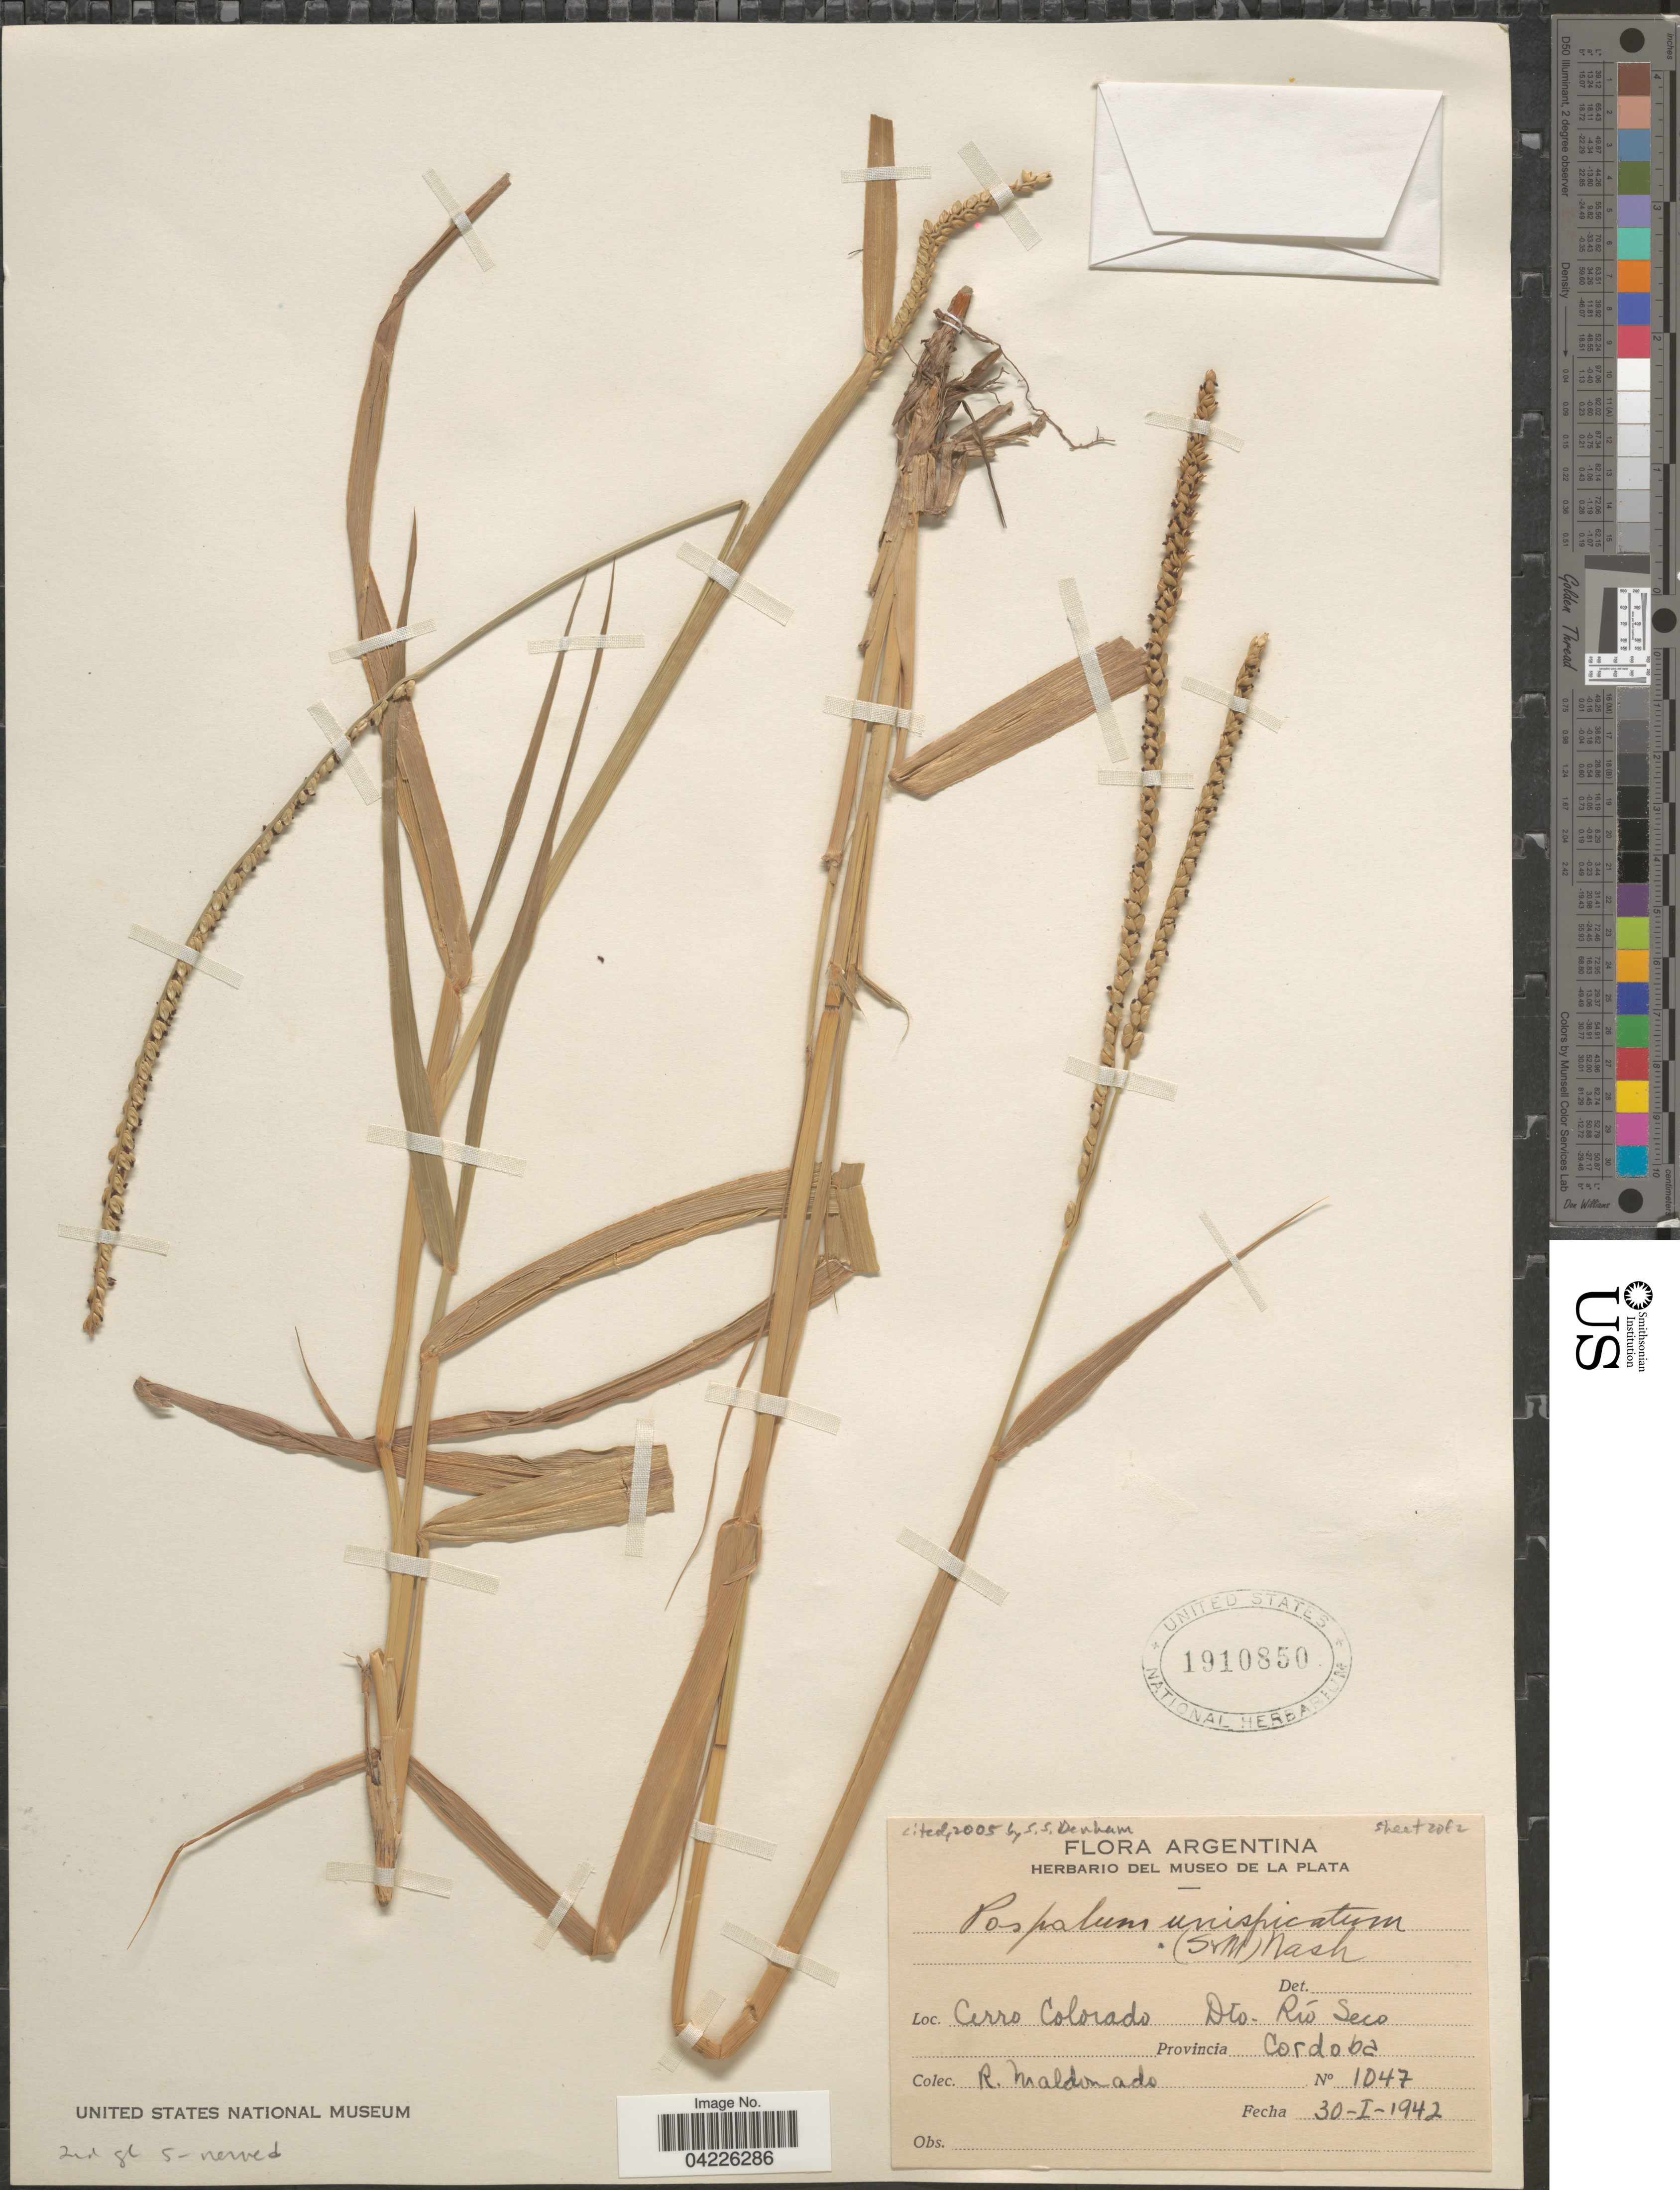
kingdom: Plantae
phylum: Tracheophyta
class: Liliopsida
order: Poales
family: Poaceae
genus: Paspalum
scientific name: Paspalum unispicatum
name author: (Scribn. & Merr.) Nash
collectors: R. Maldonado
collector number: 1047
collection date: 1942-01-30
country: Argentina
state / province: Cordoba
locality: Cerro Colorado Dto. Río Seco.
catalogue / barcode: US 1910850